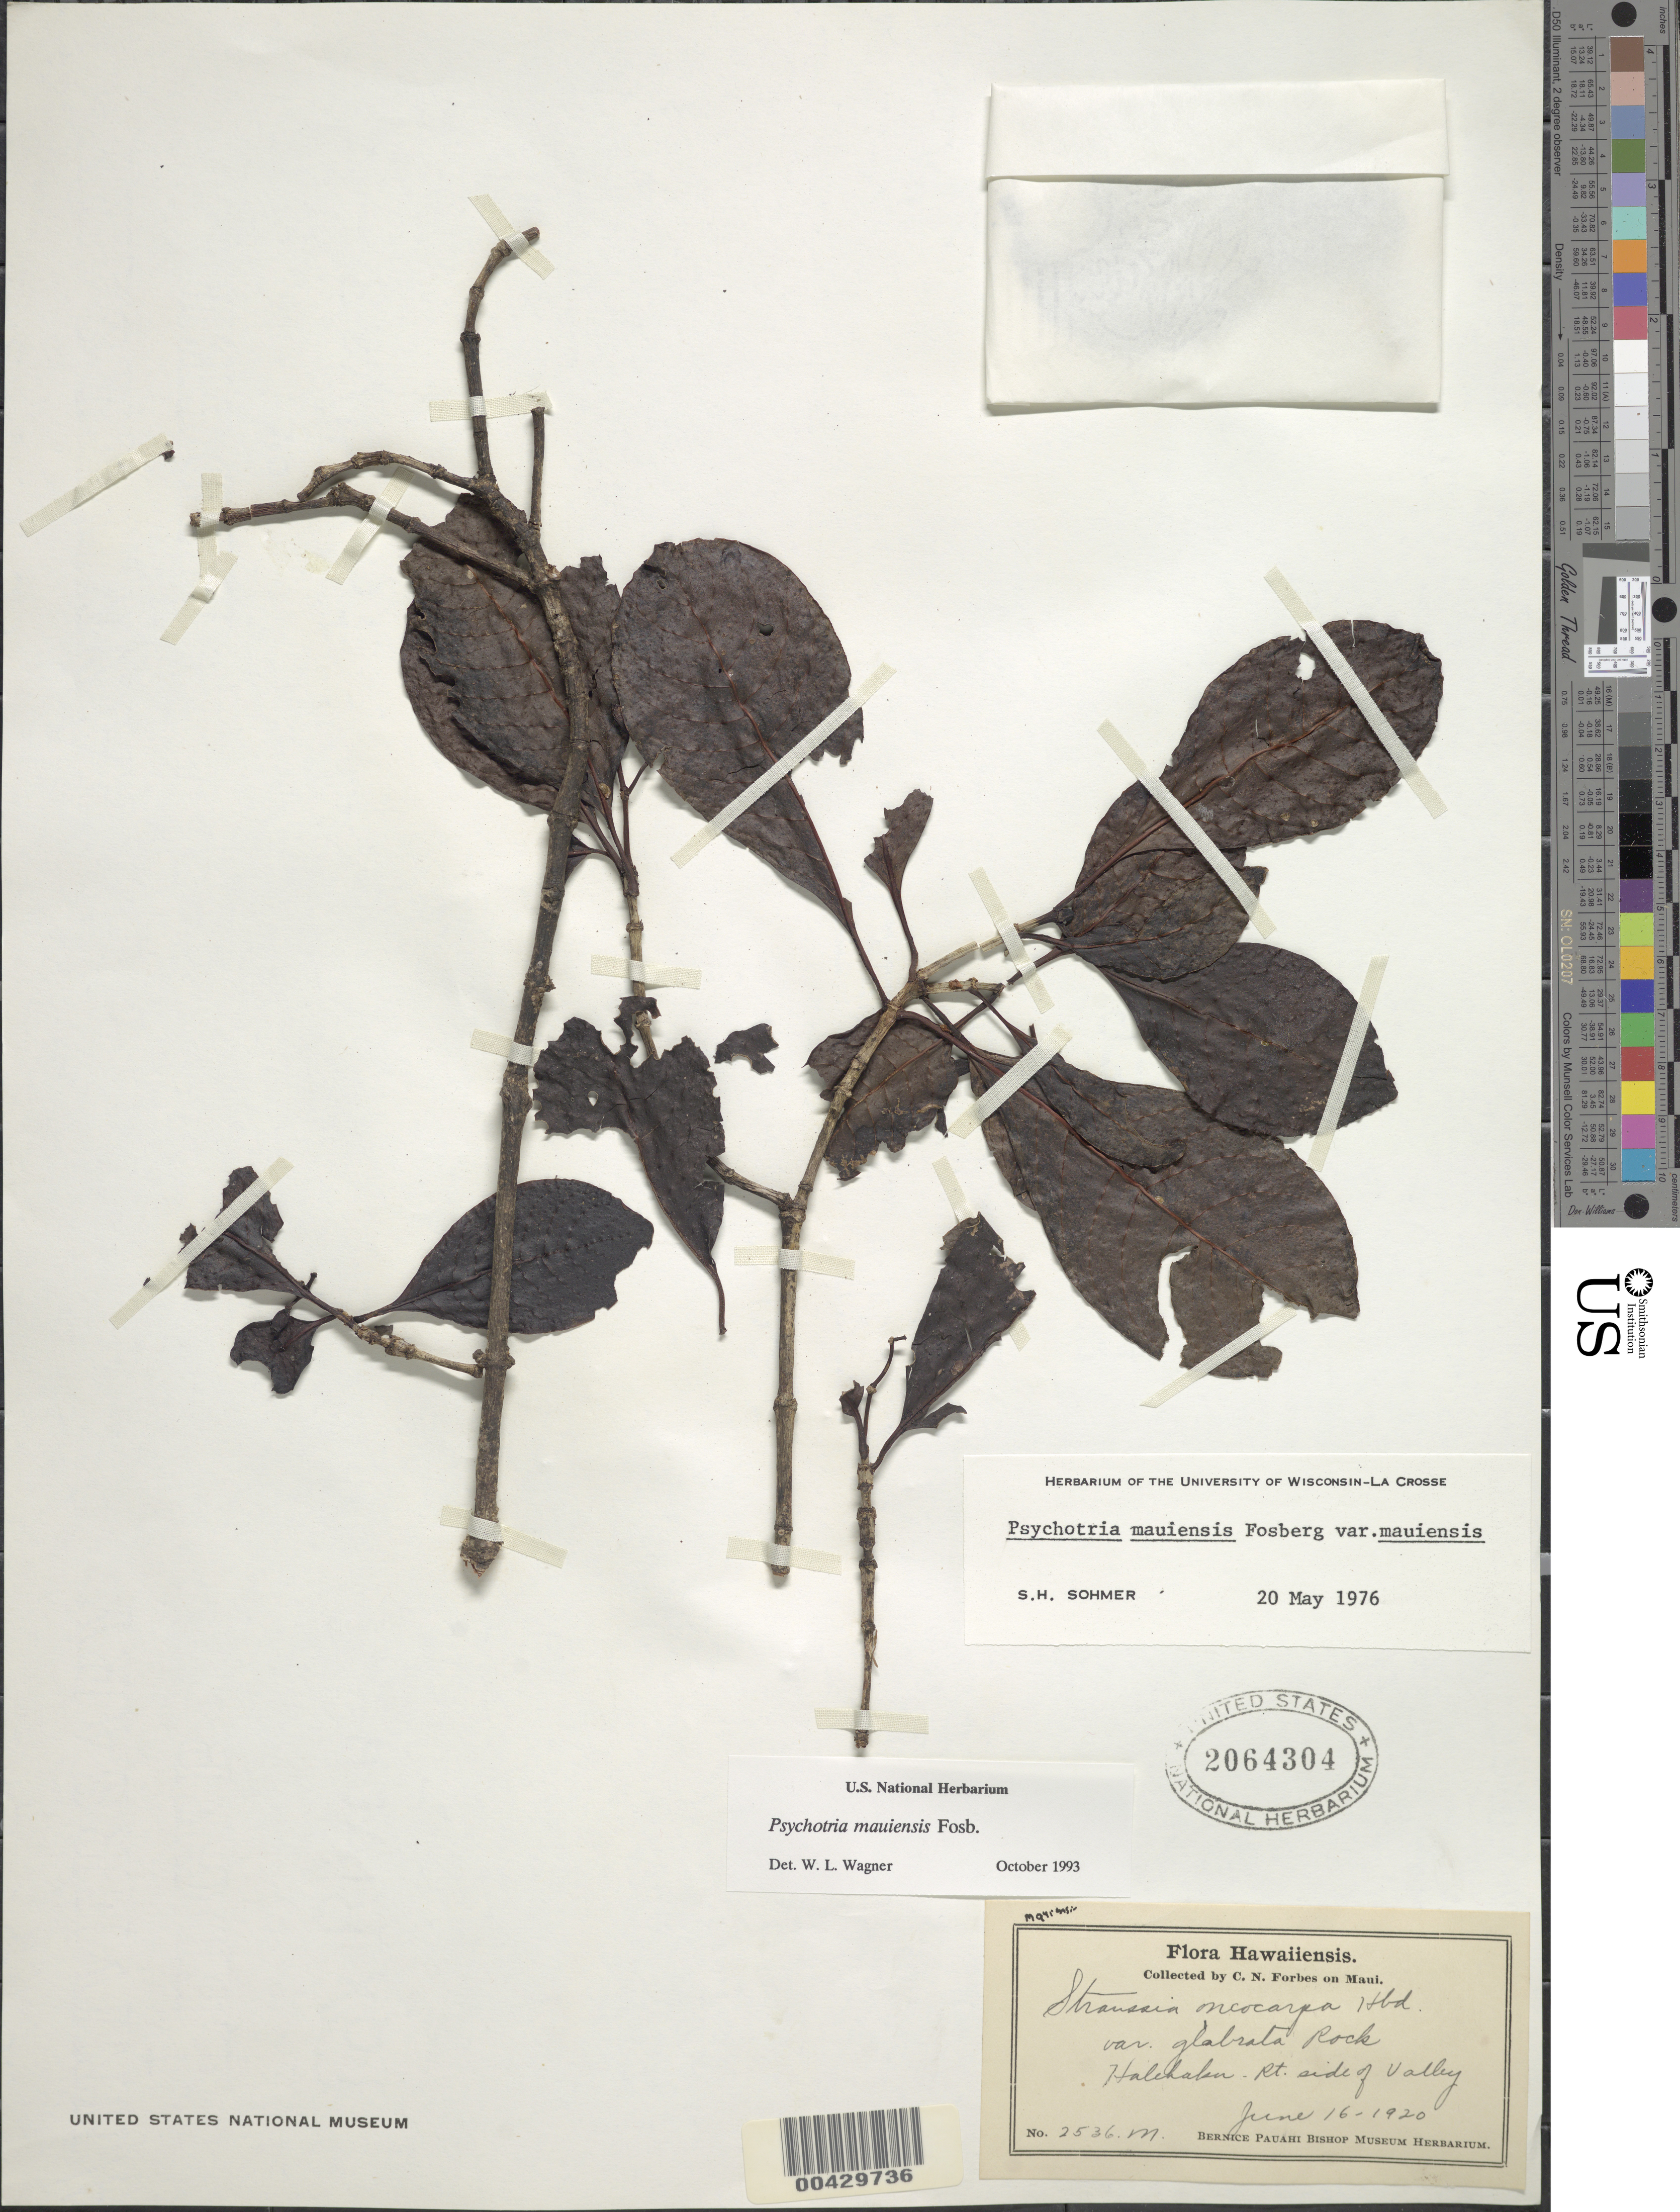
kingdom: Plantae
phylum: Tracheophyta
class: Magnoliopsida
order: Gentianales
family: Rubiaceae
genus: Psychotria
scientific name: Psychotria mauiensis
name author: Fosberg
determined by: Wagner, W. L., (BOT), Smithsonian Institution - National Museum of Natural History (UNITED STATES)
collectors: C. N. Forbes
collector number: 2536.M.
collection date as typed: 16 Jun 1920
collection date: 1920-06-16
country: United States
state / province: Hawaii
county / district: Maui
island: Maui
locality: Halehaku - right side of valley.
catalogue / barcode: US 2064304